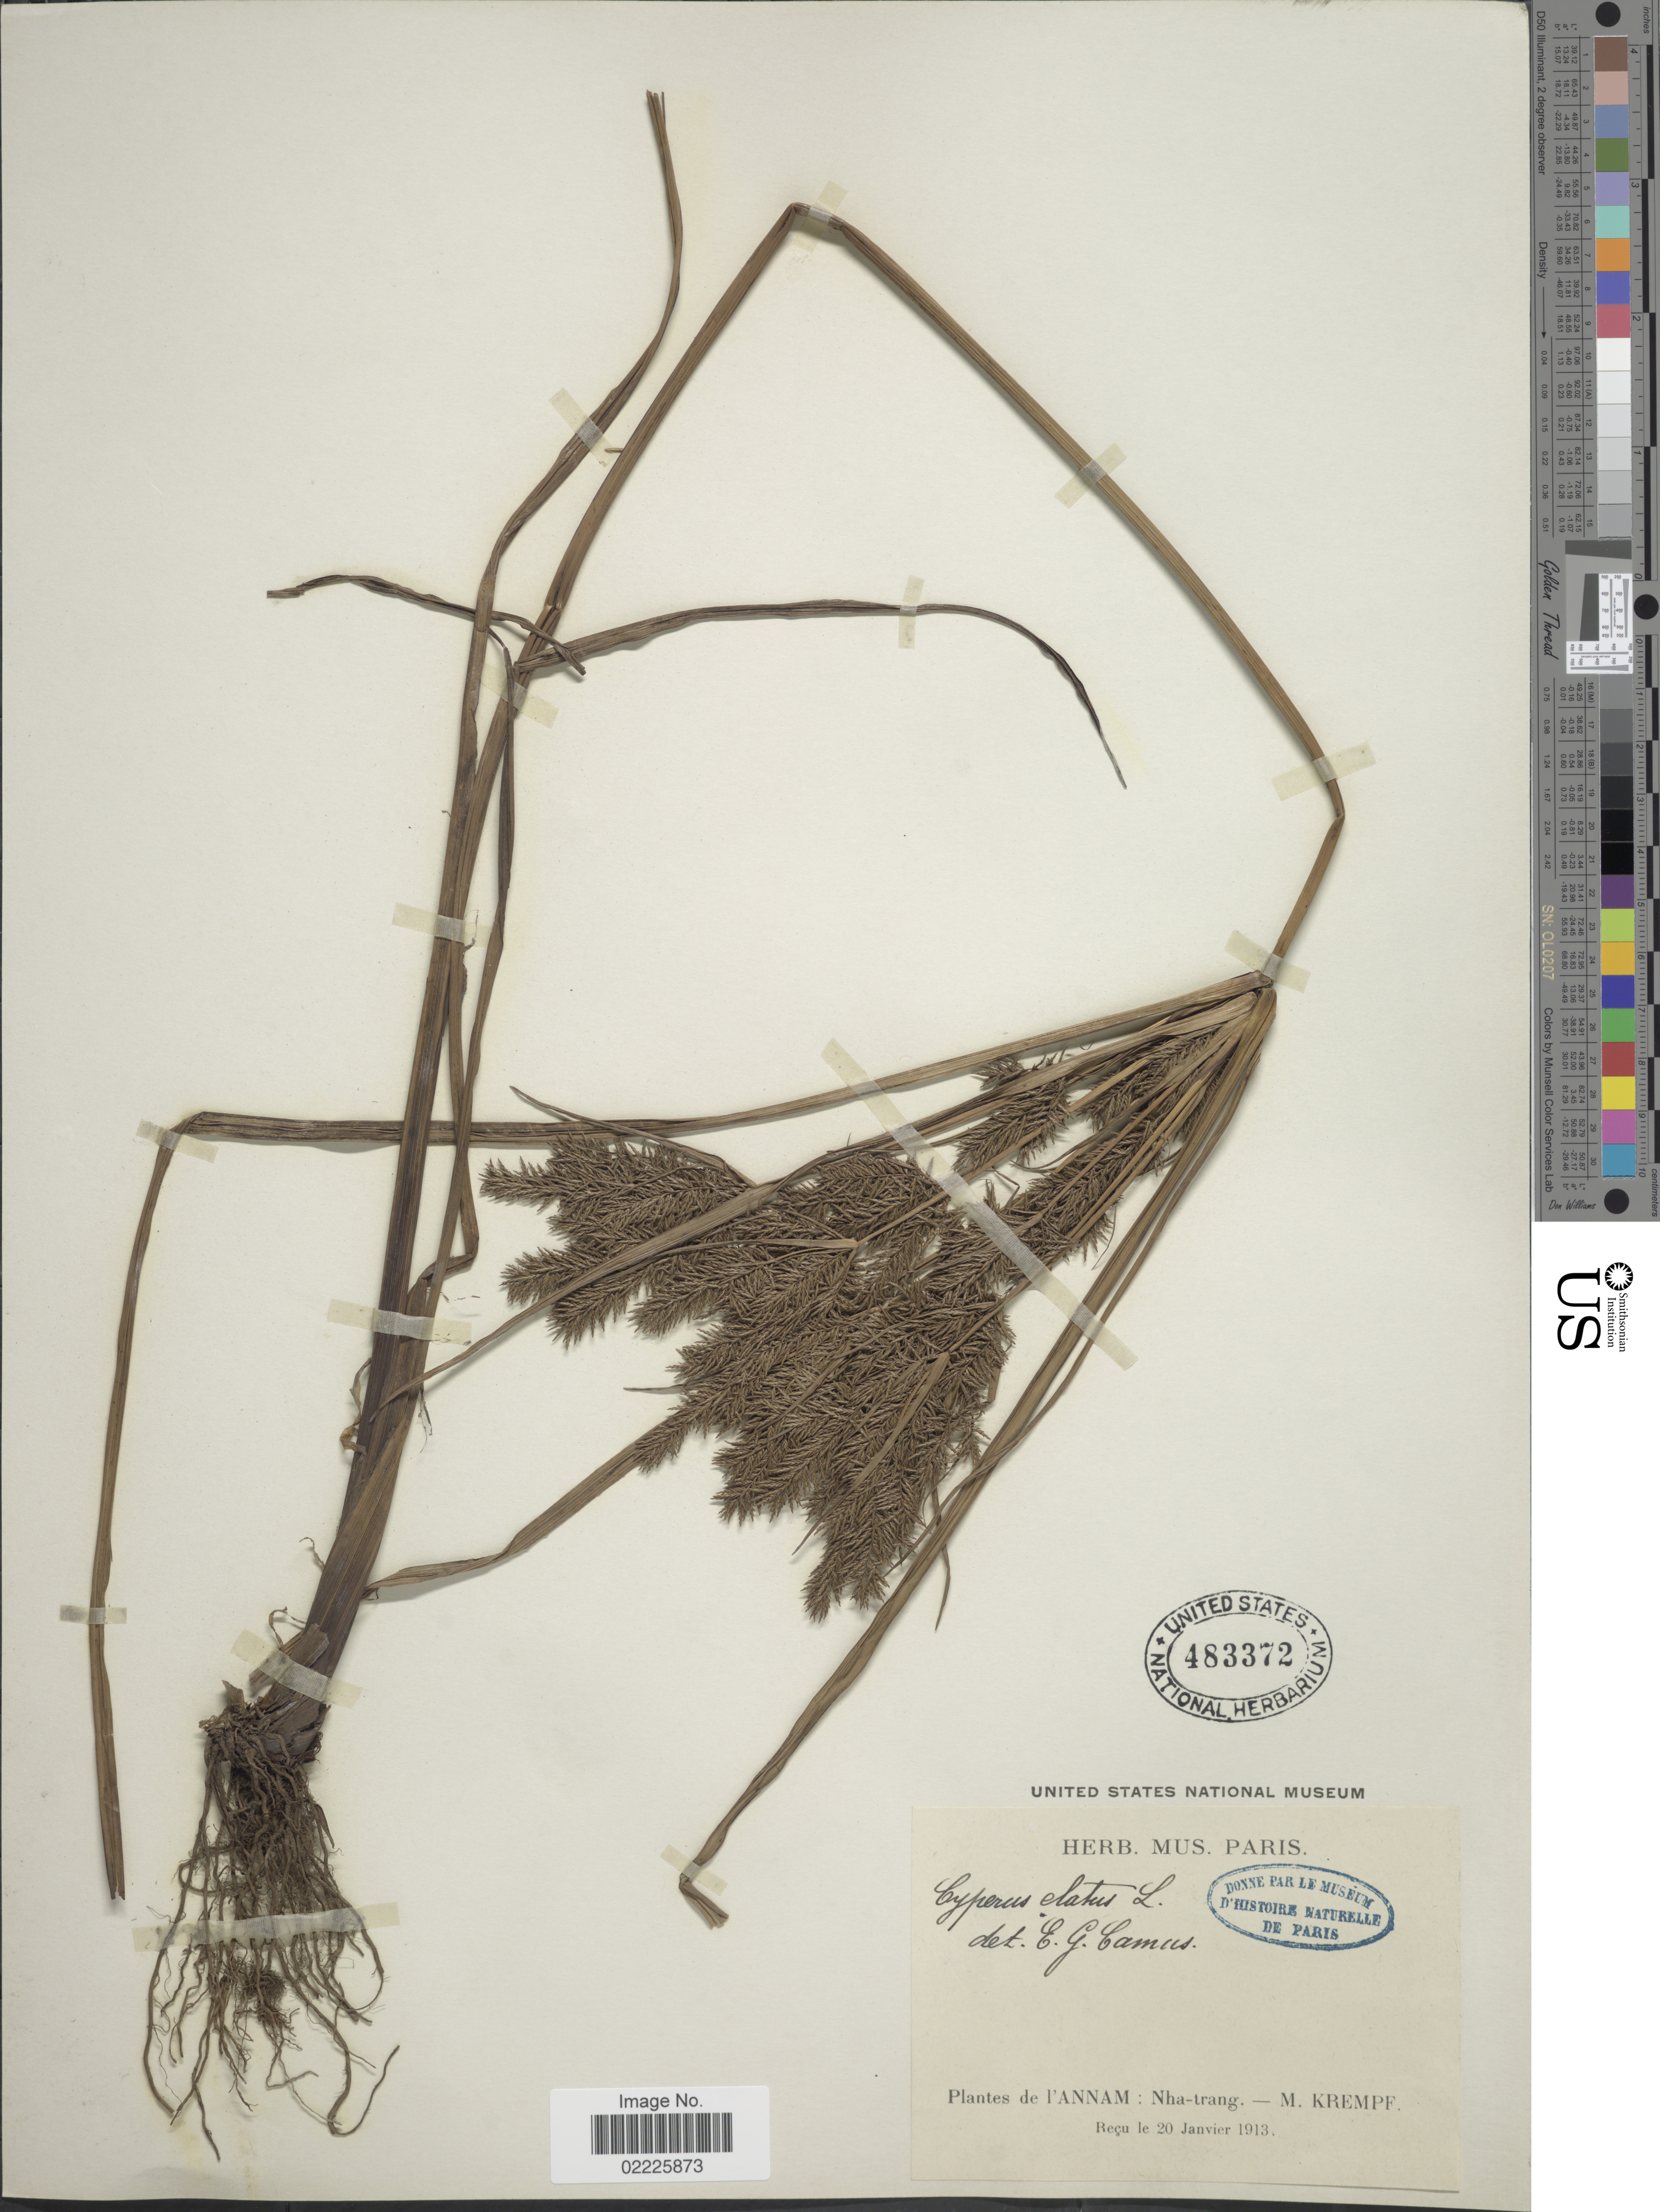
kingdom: Plantae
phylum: Tracheophyta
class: Liliopsida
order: Poales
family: Cyperaceae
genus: Cyperus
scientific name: Cyperus elatus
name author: L.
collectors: M. Krempf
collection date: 1913-01-20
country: Vietnam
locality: L'Annam: Nha-trang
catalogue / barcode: US 483372